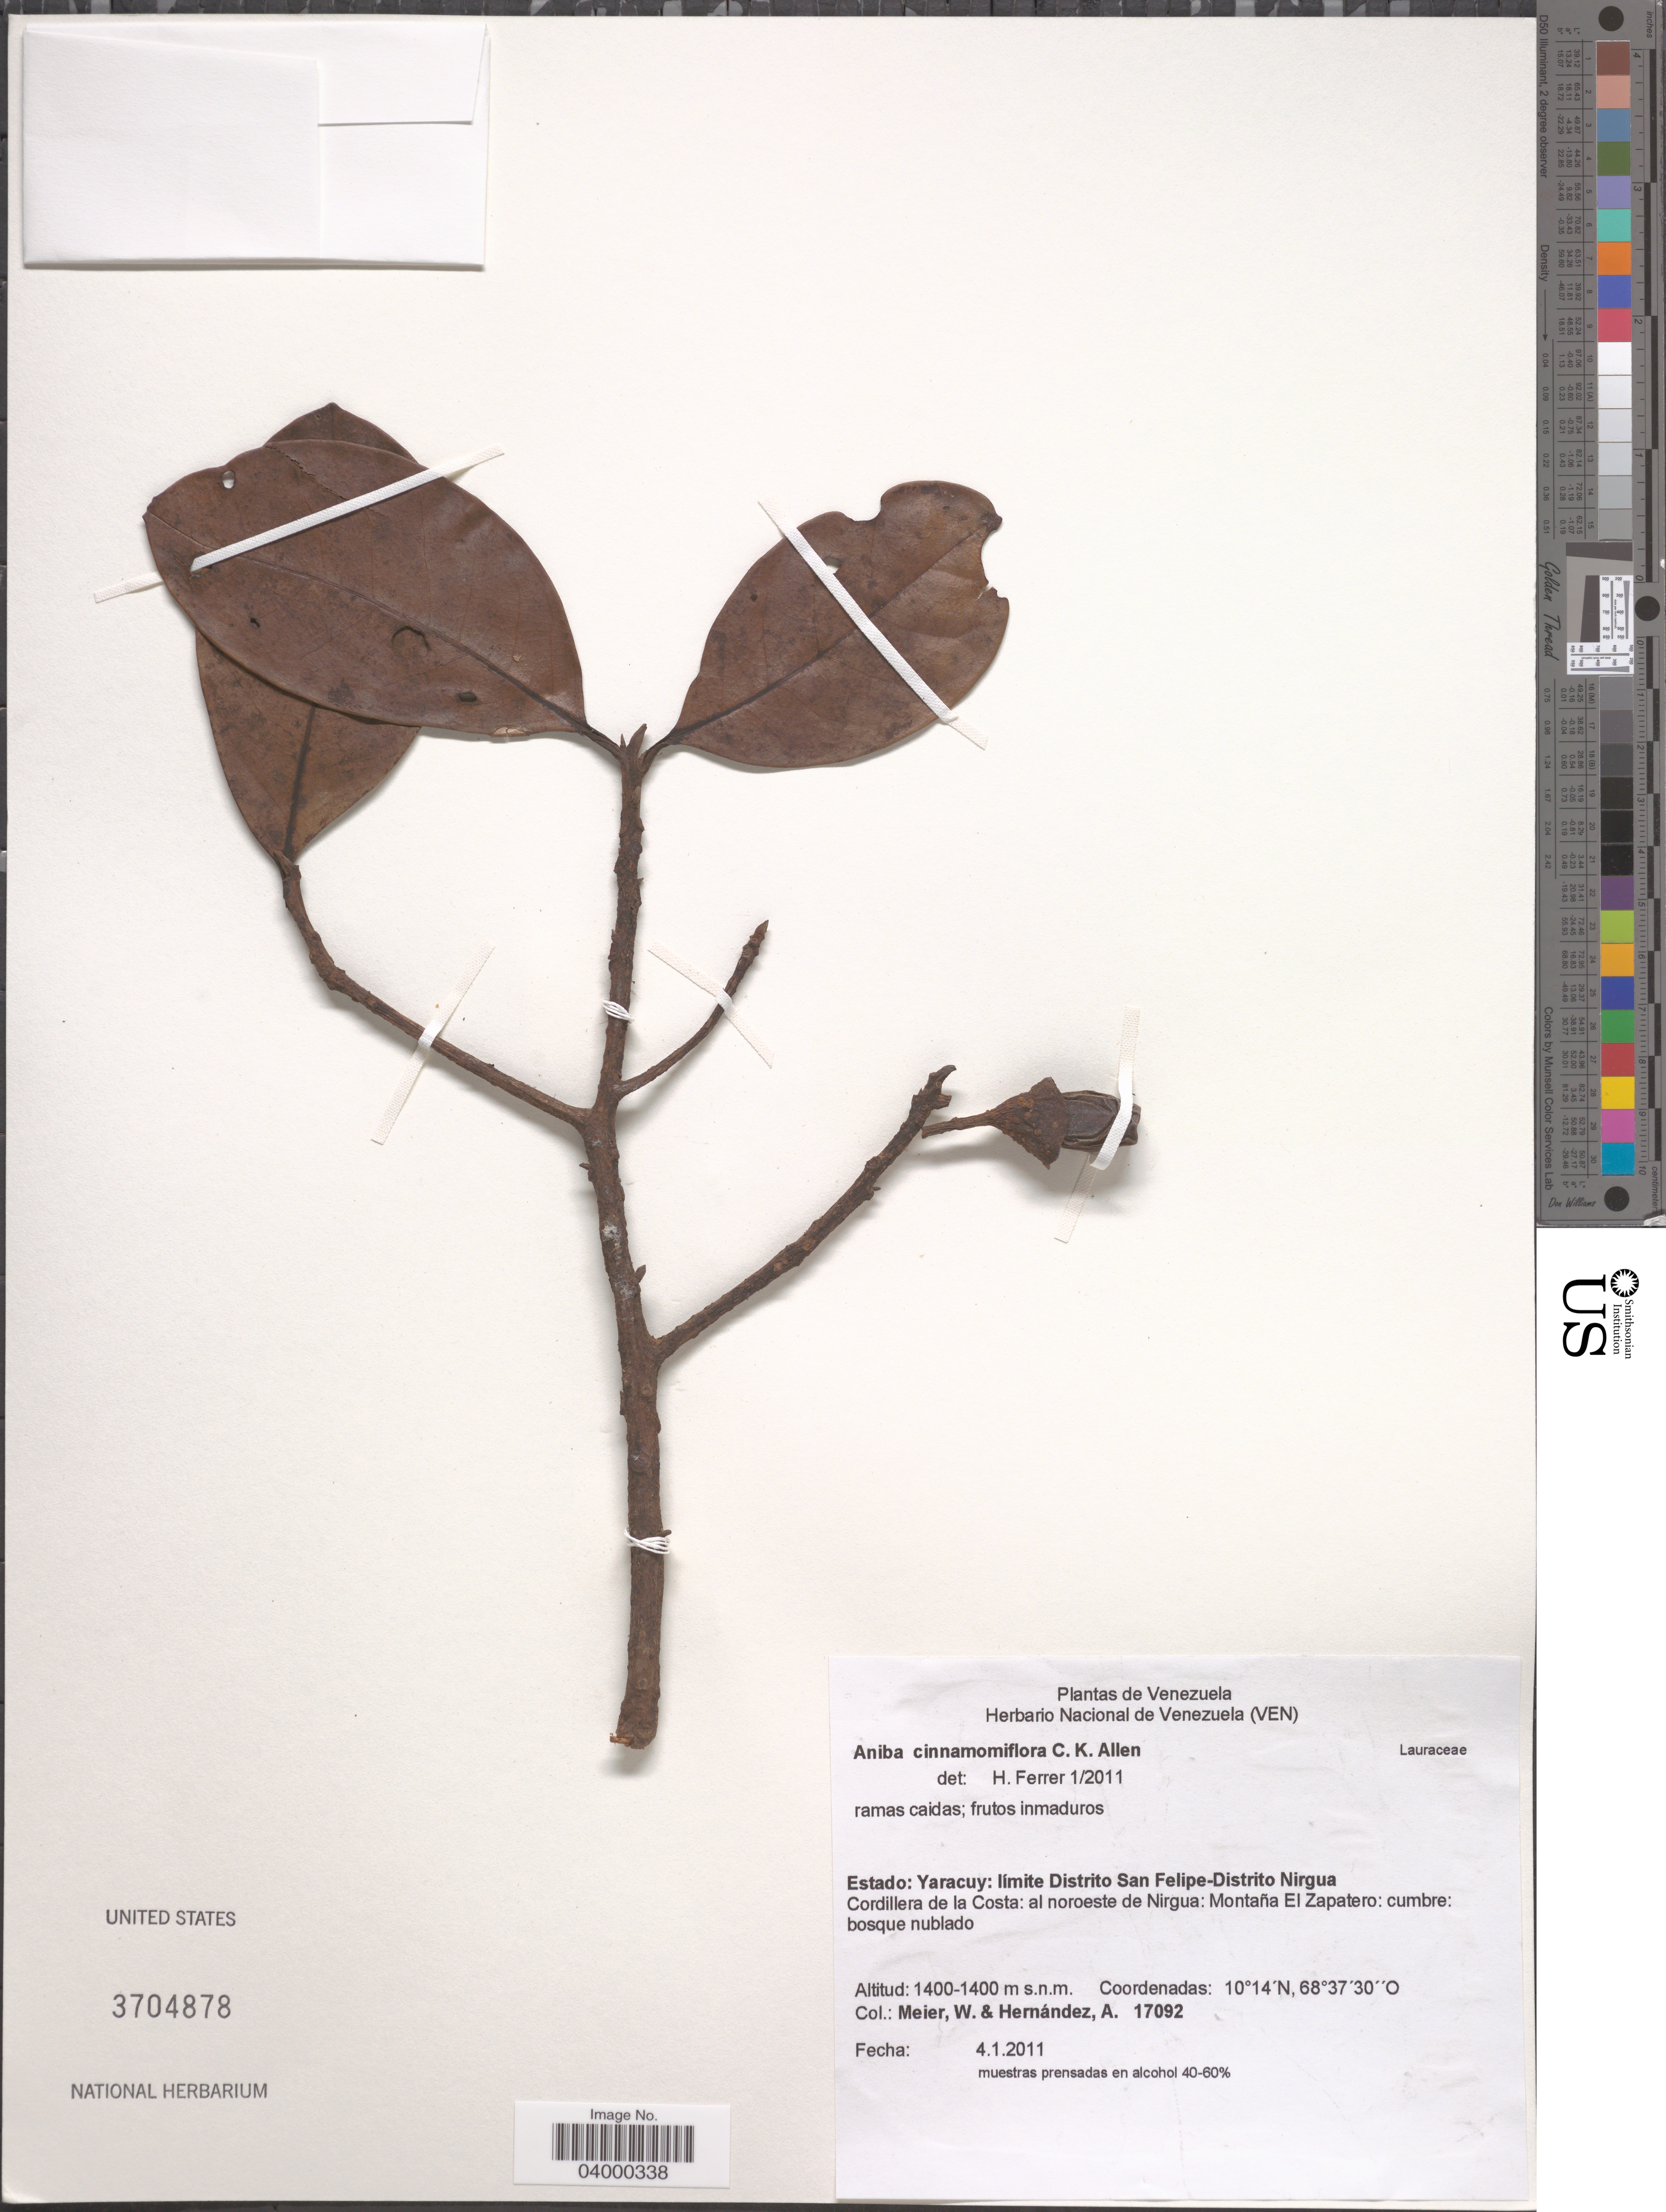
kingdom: Plantae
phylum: Tracheophyta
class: Magnoliopsida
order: Laurales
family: Lauraceae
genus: Aniba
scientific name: Aniba cinnamomiflora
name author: C.K. Allen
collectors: W. Meier & A. Hernández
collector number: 17092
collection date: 2011-01-04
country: Venezuela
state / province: Yaracuy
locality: Límite Distrito San Felipe-Distrito Nirgua. Cordillera de la Costa: al noroeste de Nirgua: Montaña El Zapatero.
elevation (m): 1400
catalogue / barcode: US 3704878